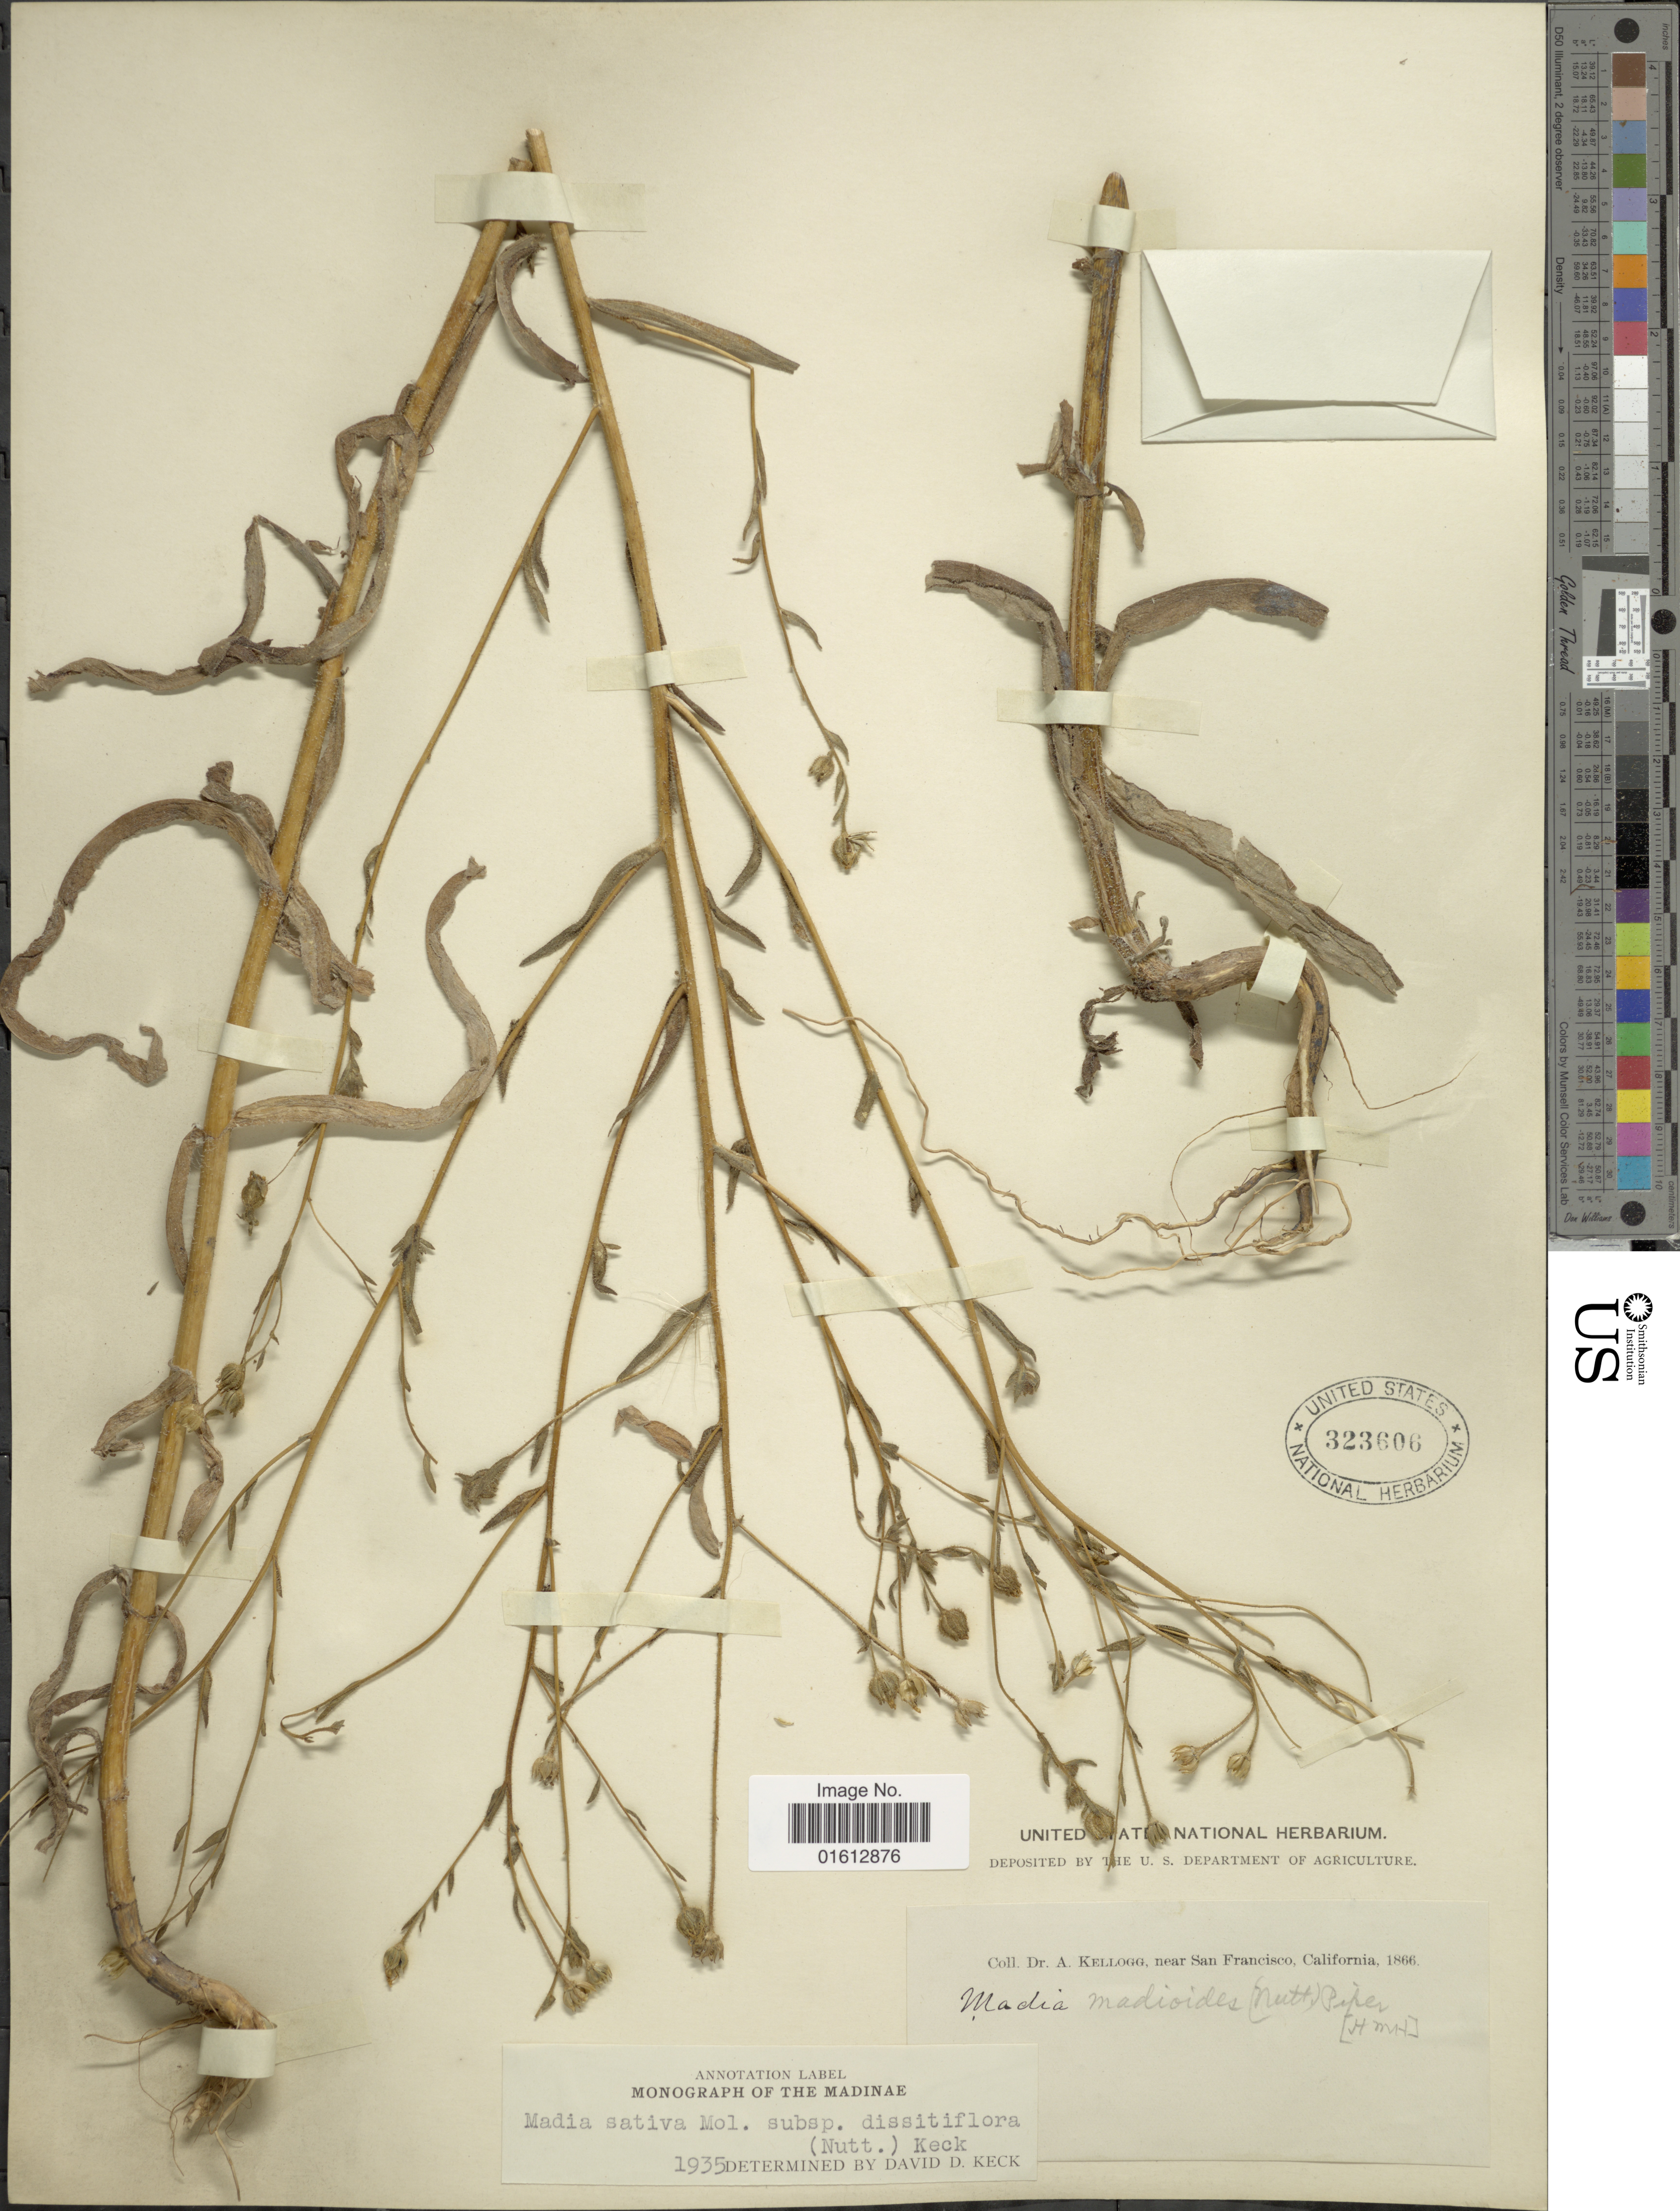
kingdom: Plantae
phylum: Tracheophyta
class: Magnoliopsida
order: Asterales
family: Asteraceae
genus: Madia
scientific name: Madia gracilis subsp. gracilis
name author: (Sm.) D.D. Keck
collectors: A. Kellogg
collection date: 1866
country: United States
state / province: California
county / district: San Francisco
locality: California, near San Francisco.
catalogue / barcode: US 323606